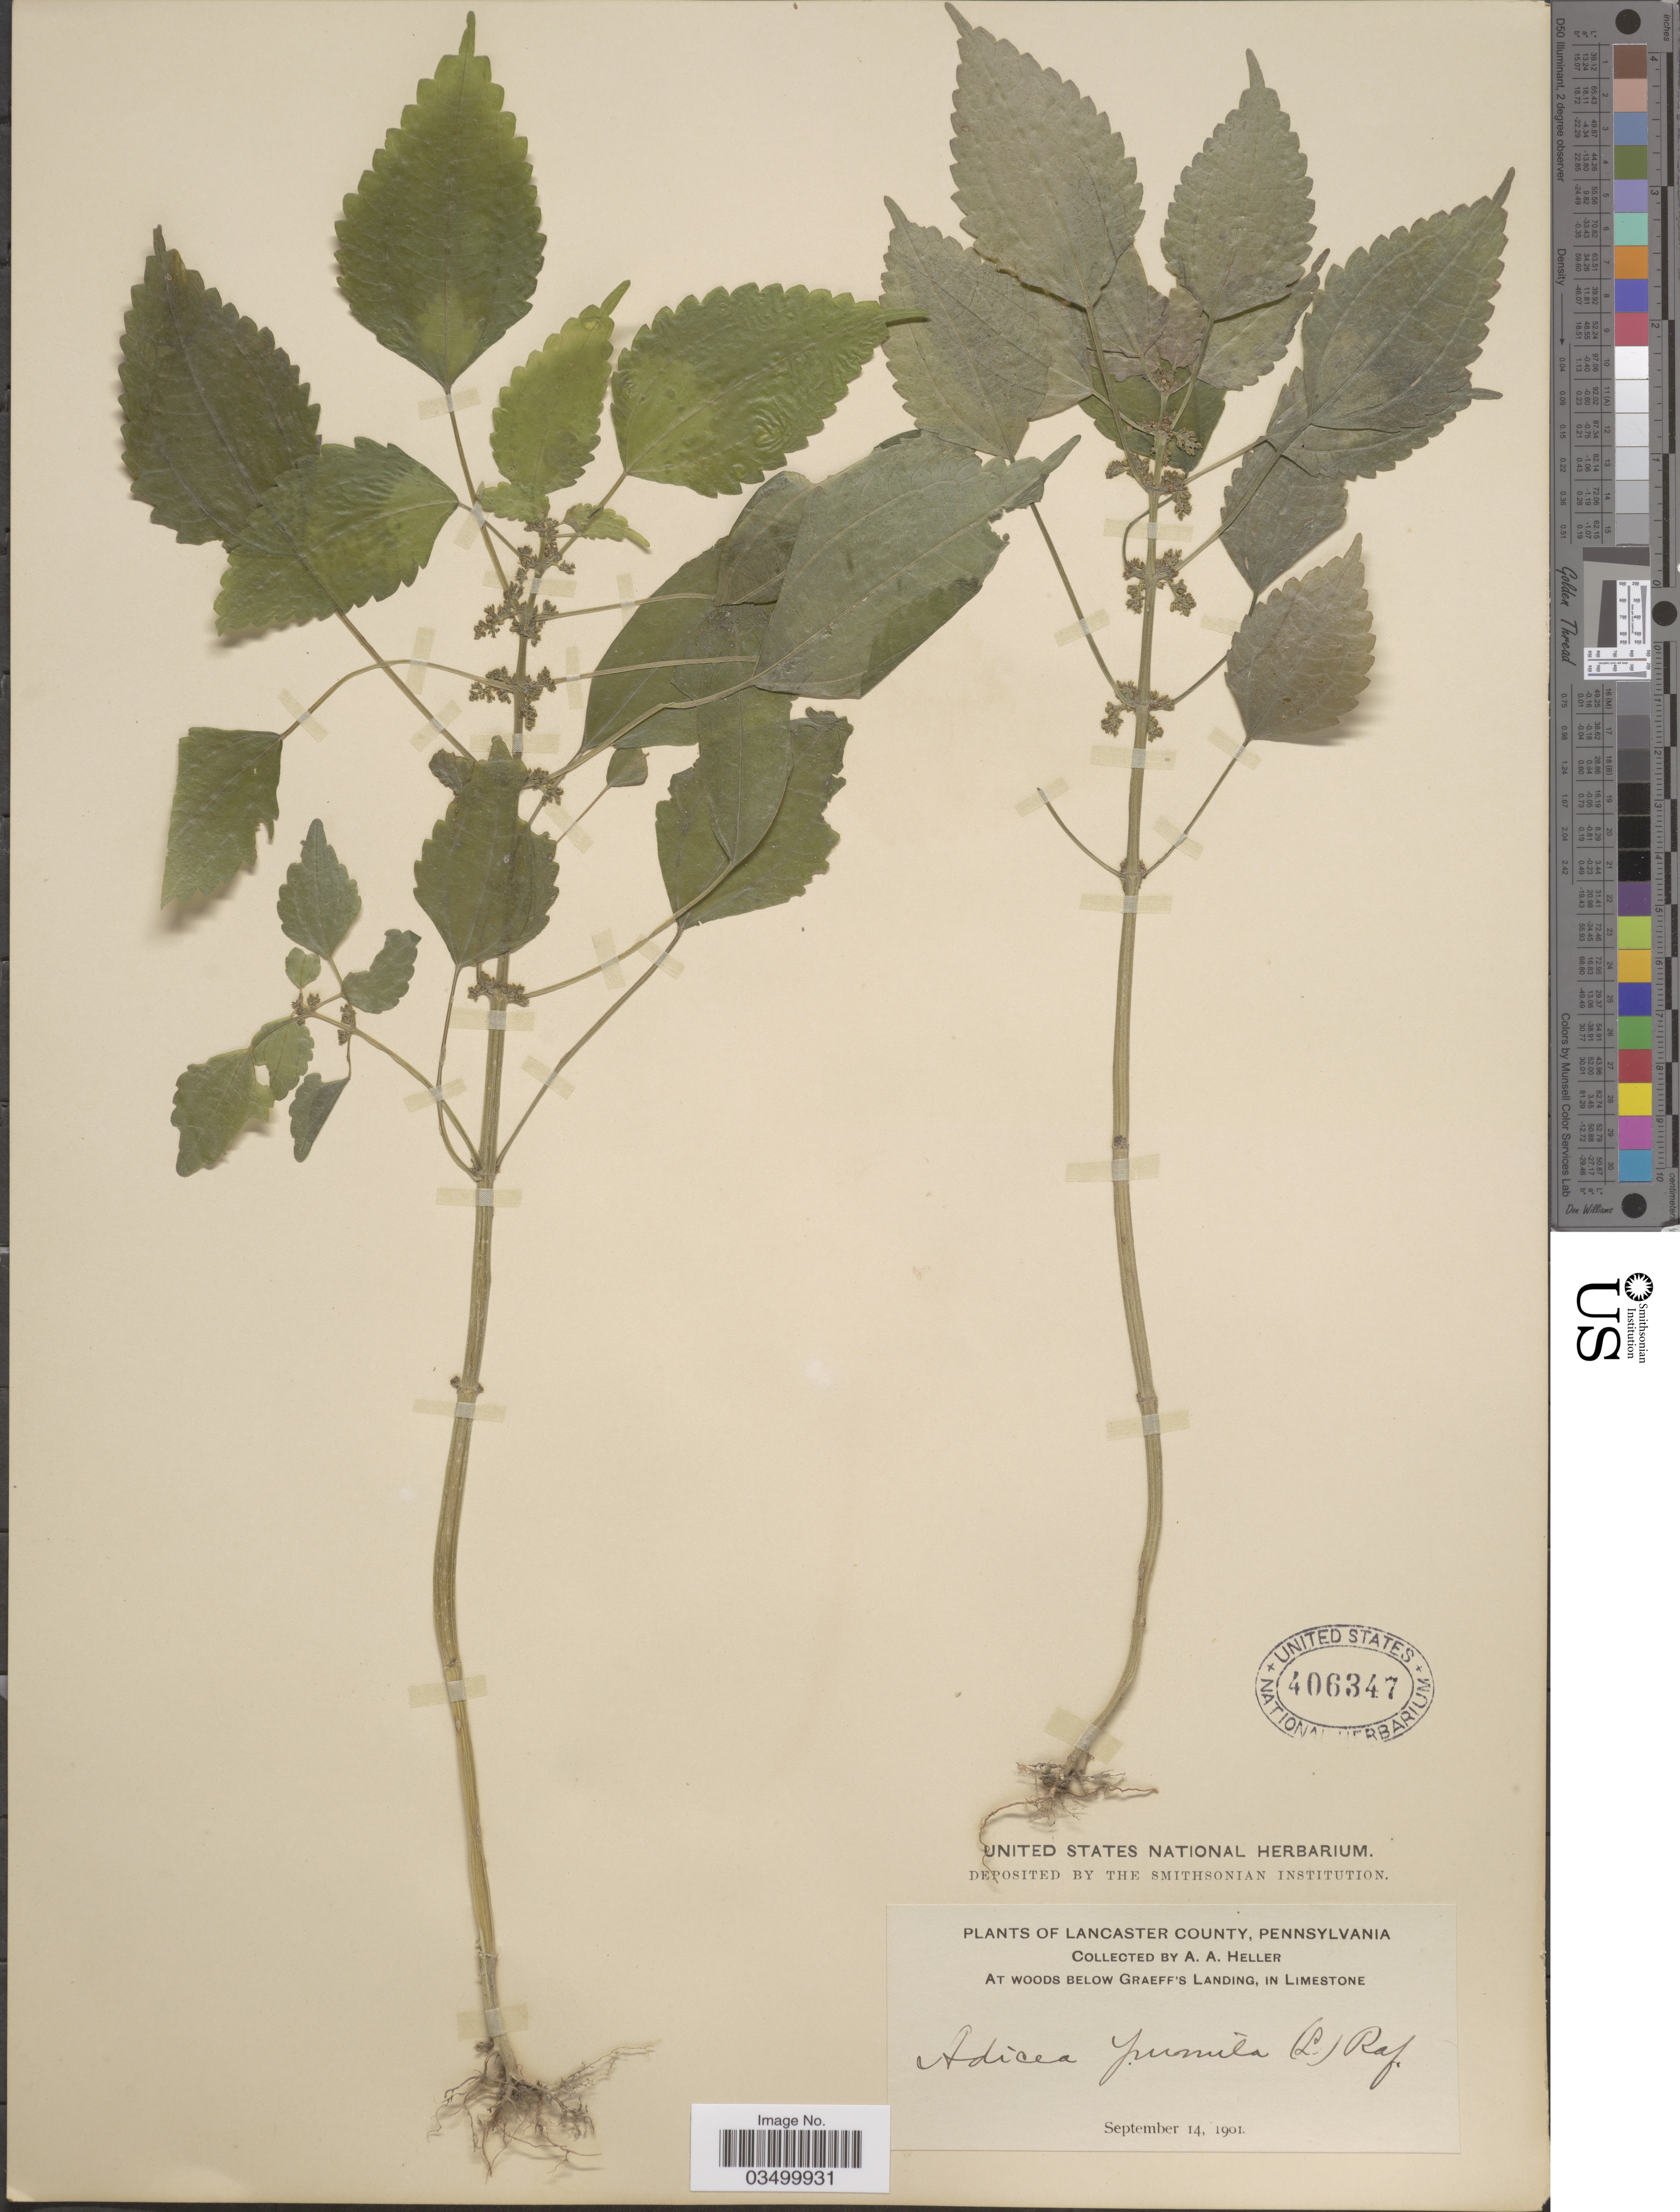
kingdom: Plantae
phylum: Tracheophyta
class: Magnoliopsida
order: Rosales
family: Urticaceae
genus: Pilea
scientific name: Pilea pumila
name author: (L.) A. Gray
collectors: A. A. Heller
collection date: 1901-09-14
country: United States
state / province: Pennsylvania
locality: Lancaster County. At woods below Graeff's Landing, in Limestone.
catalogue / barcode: US 406347